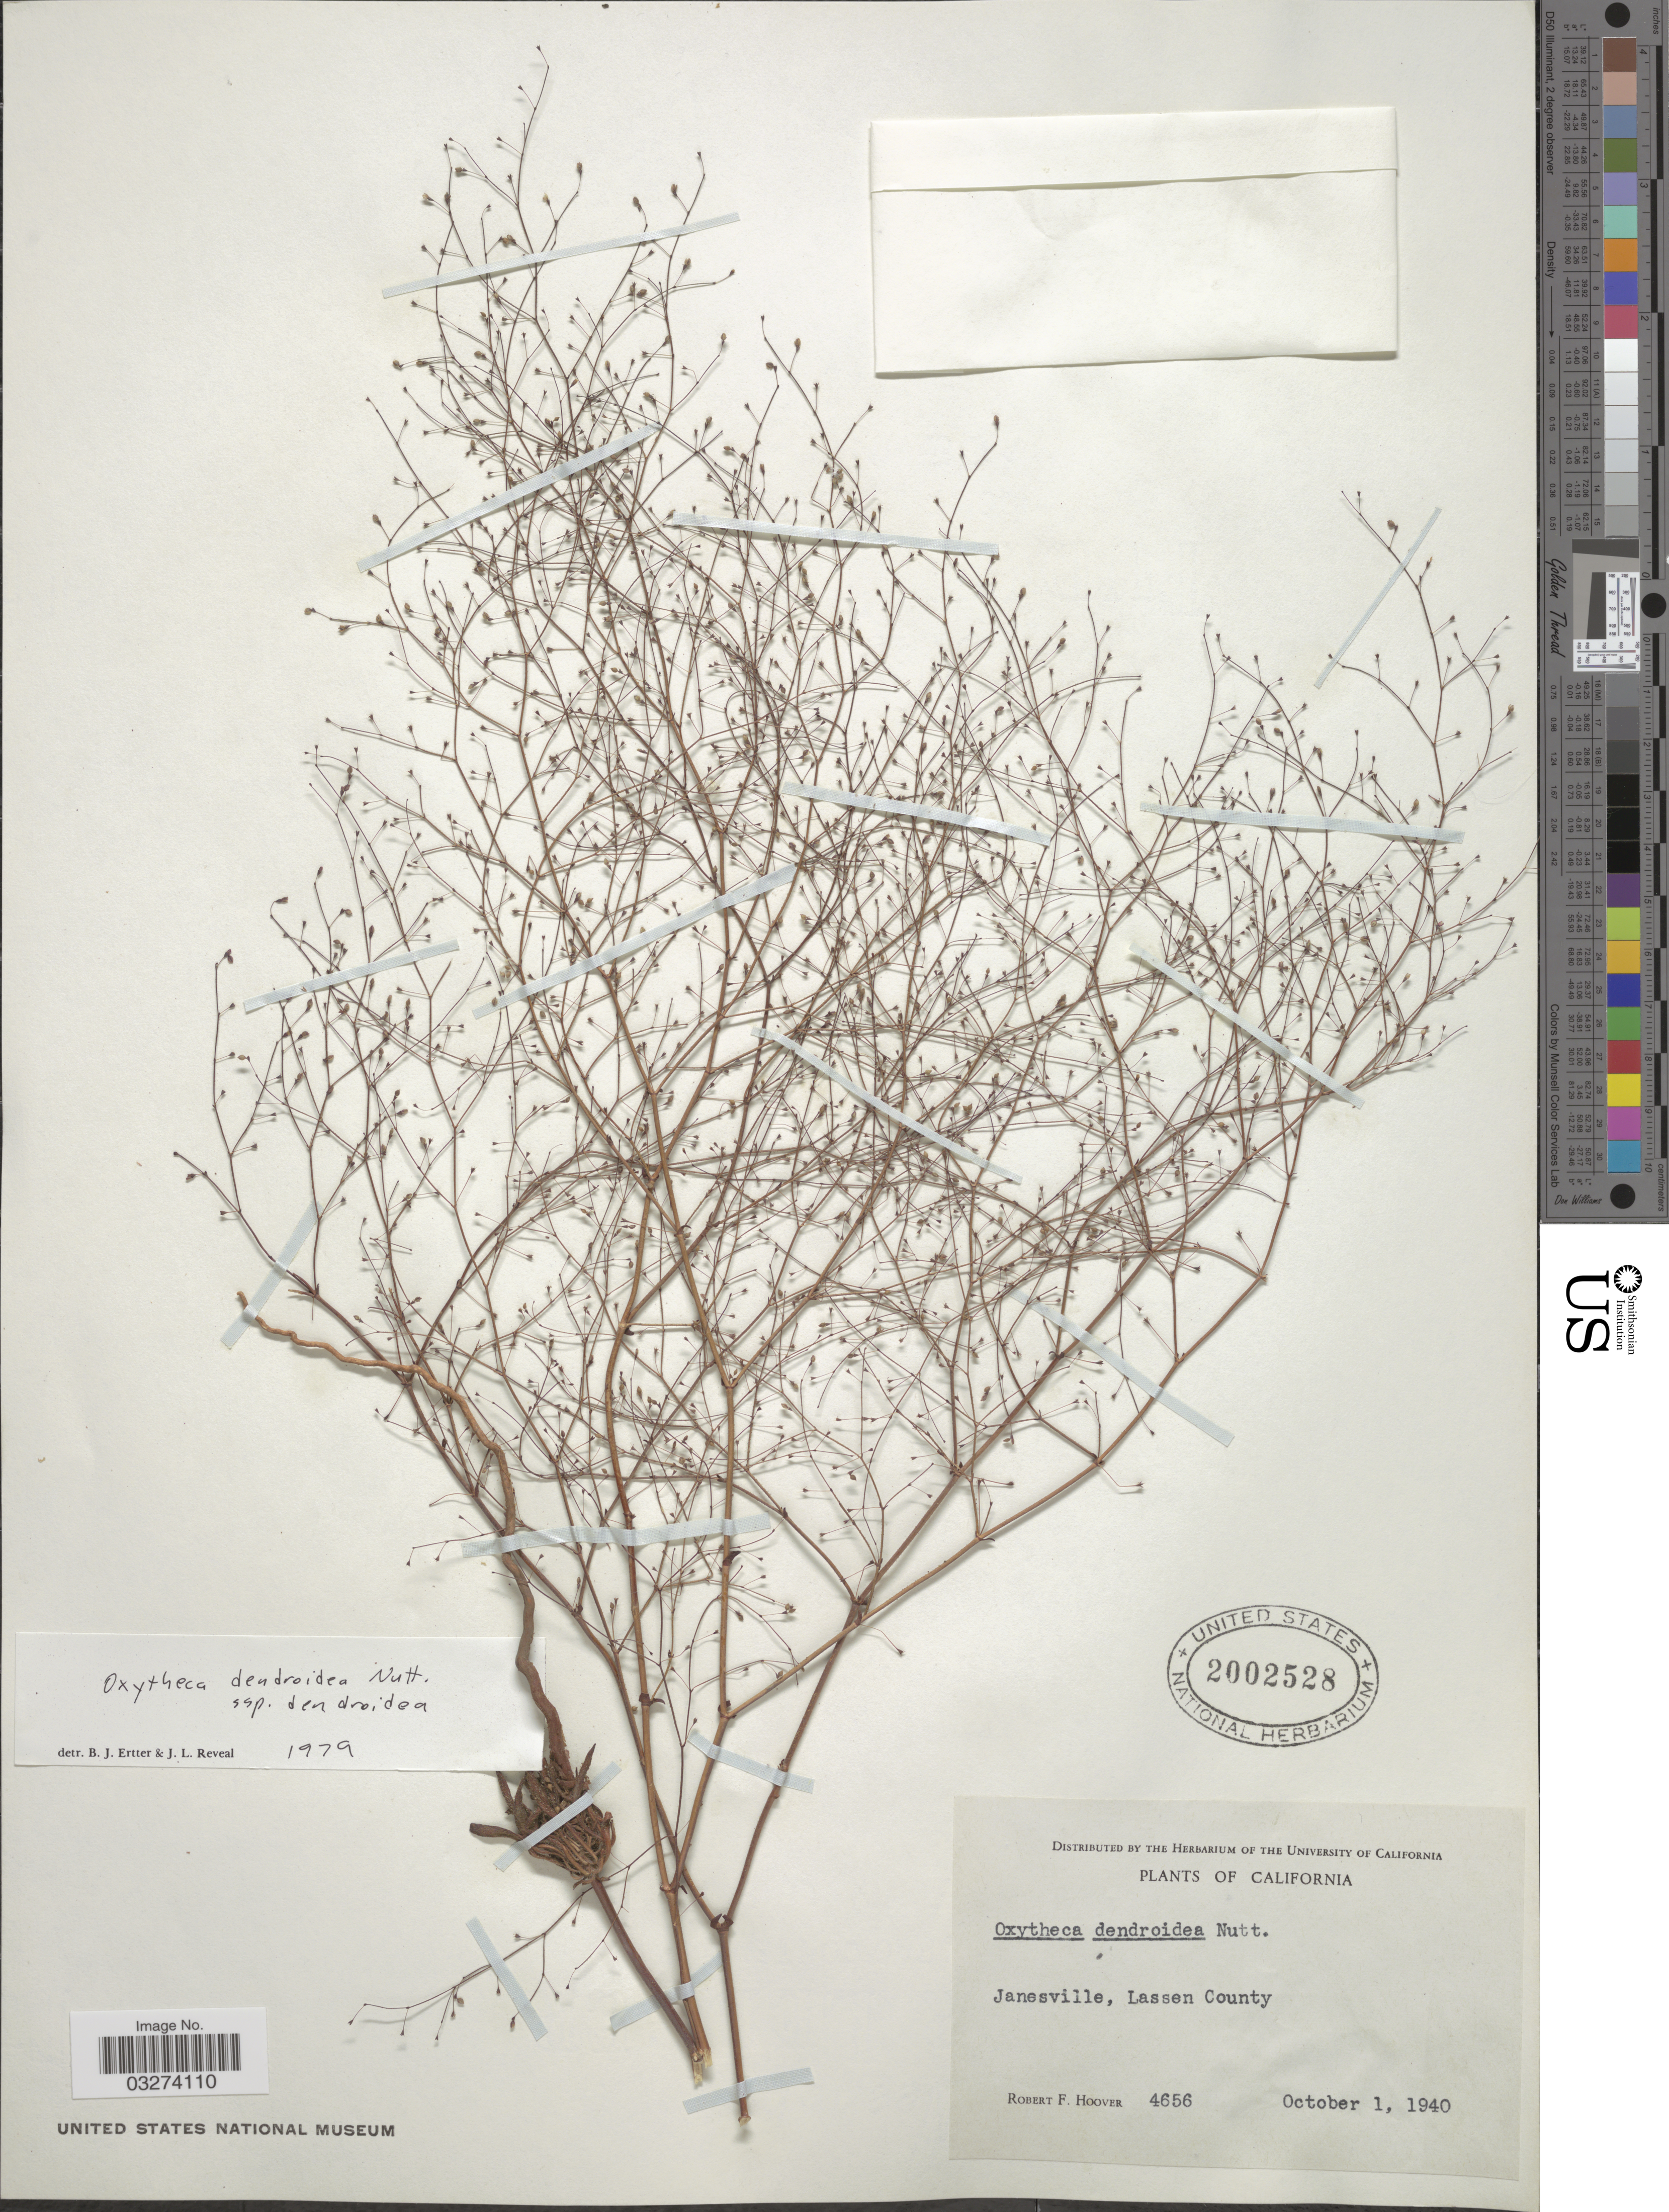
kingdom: Plantae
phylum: Tracheophyta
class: Magnoliopsida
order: Caryophyllales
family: Polygonaceae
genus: Oxytheca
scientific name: Oxytheca dendroidea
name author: Nutt.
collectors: R. F. Hoover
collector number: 4656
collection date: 1940-10-01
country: United States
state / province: California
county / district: Lassen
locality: Janesville, Lassen County.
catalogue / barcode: US 2002528